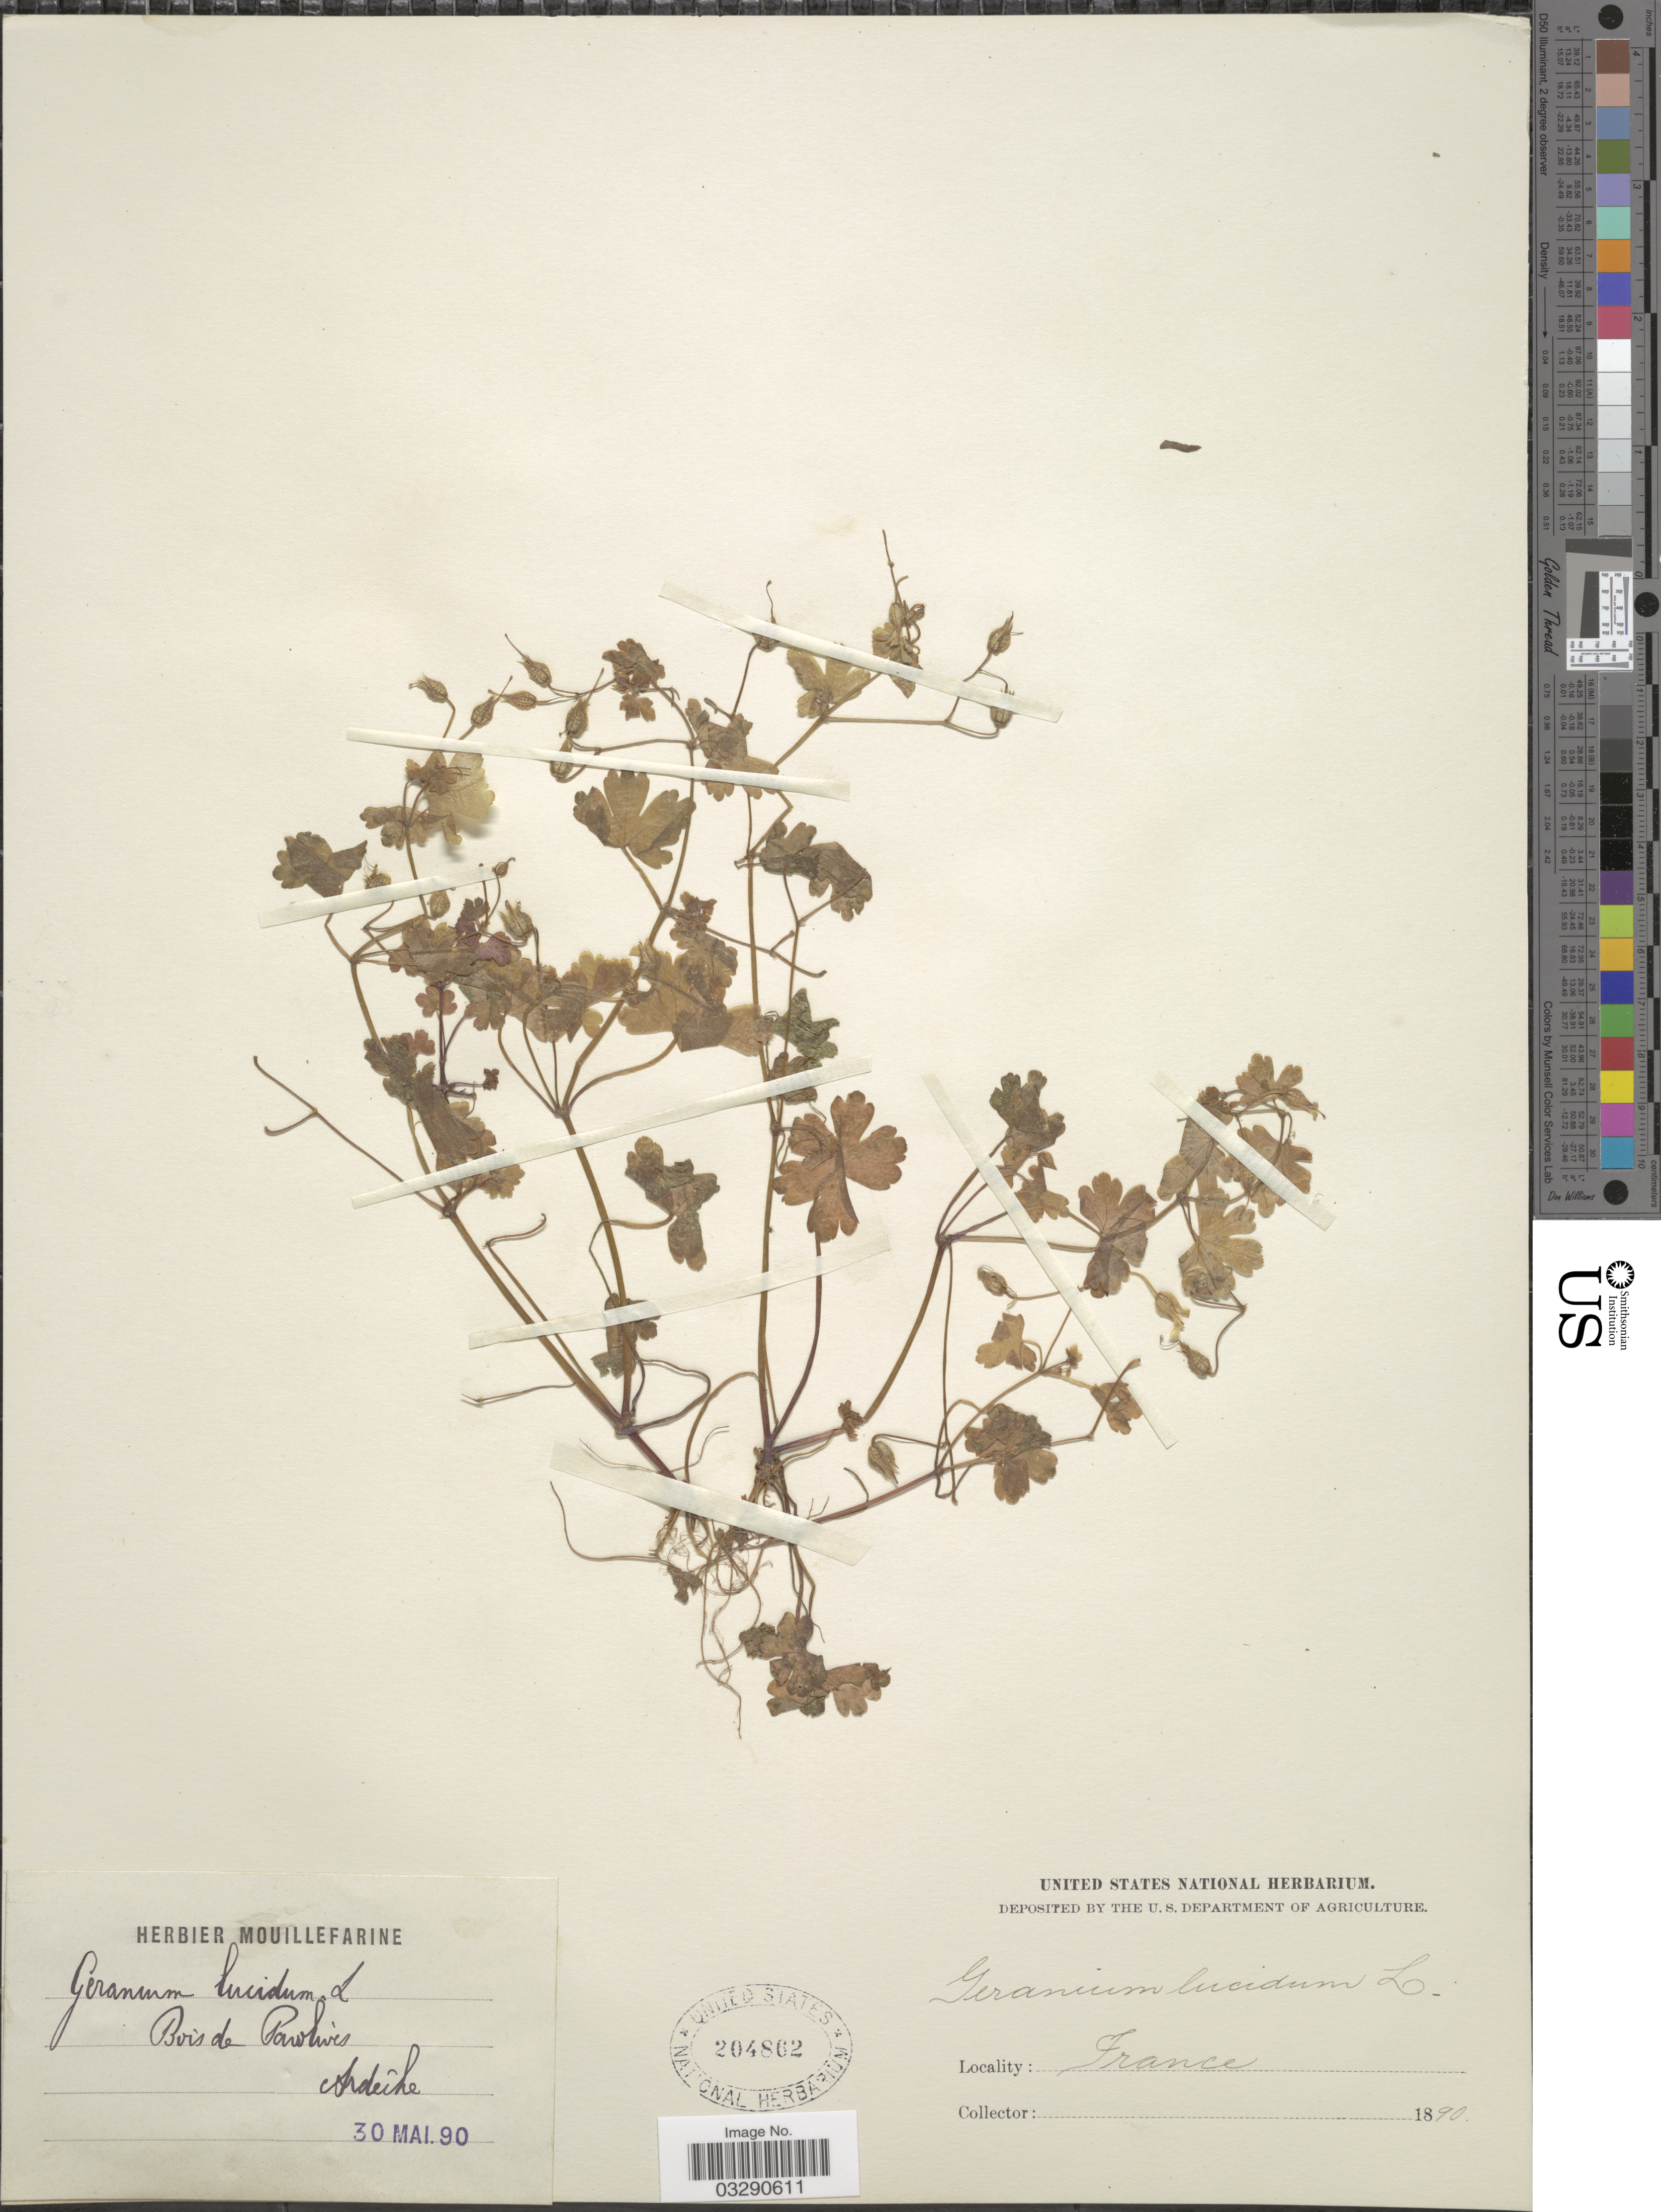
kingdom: Plantae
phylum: Tracheophyta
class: Magnoliopsida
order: Geraniales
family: Geraniaceae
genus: Geranium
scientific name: Geranium lucidum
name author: L.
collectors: ex herb. Mouillefarine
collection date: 1890-05-30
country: France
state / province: Auvergne-Rhône-Alpes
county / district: Ardèche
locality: Bois de Paiolives, Ardèche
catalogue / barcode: US 204862